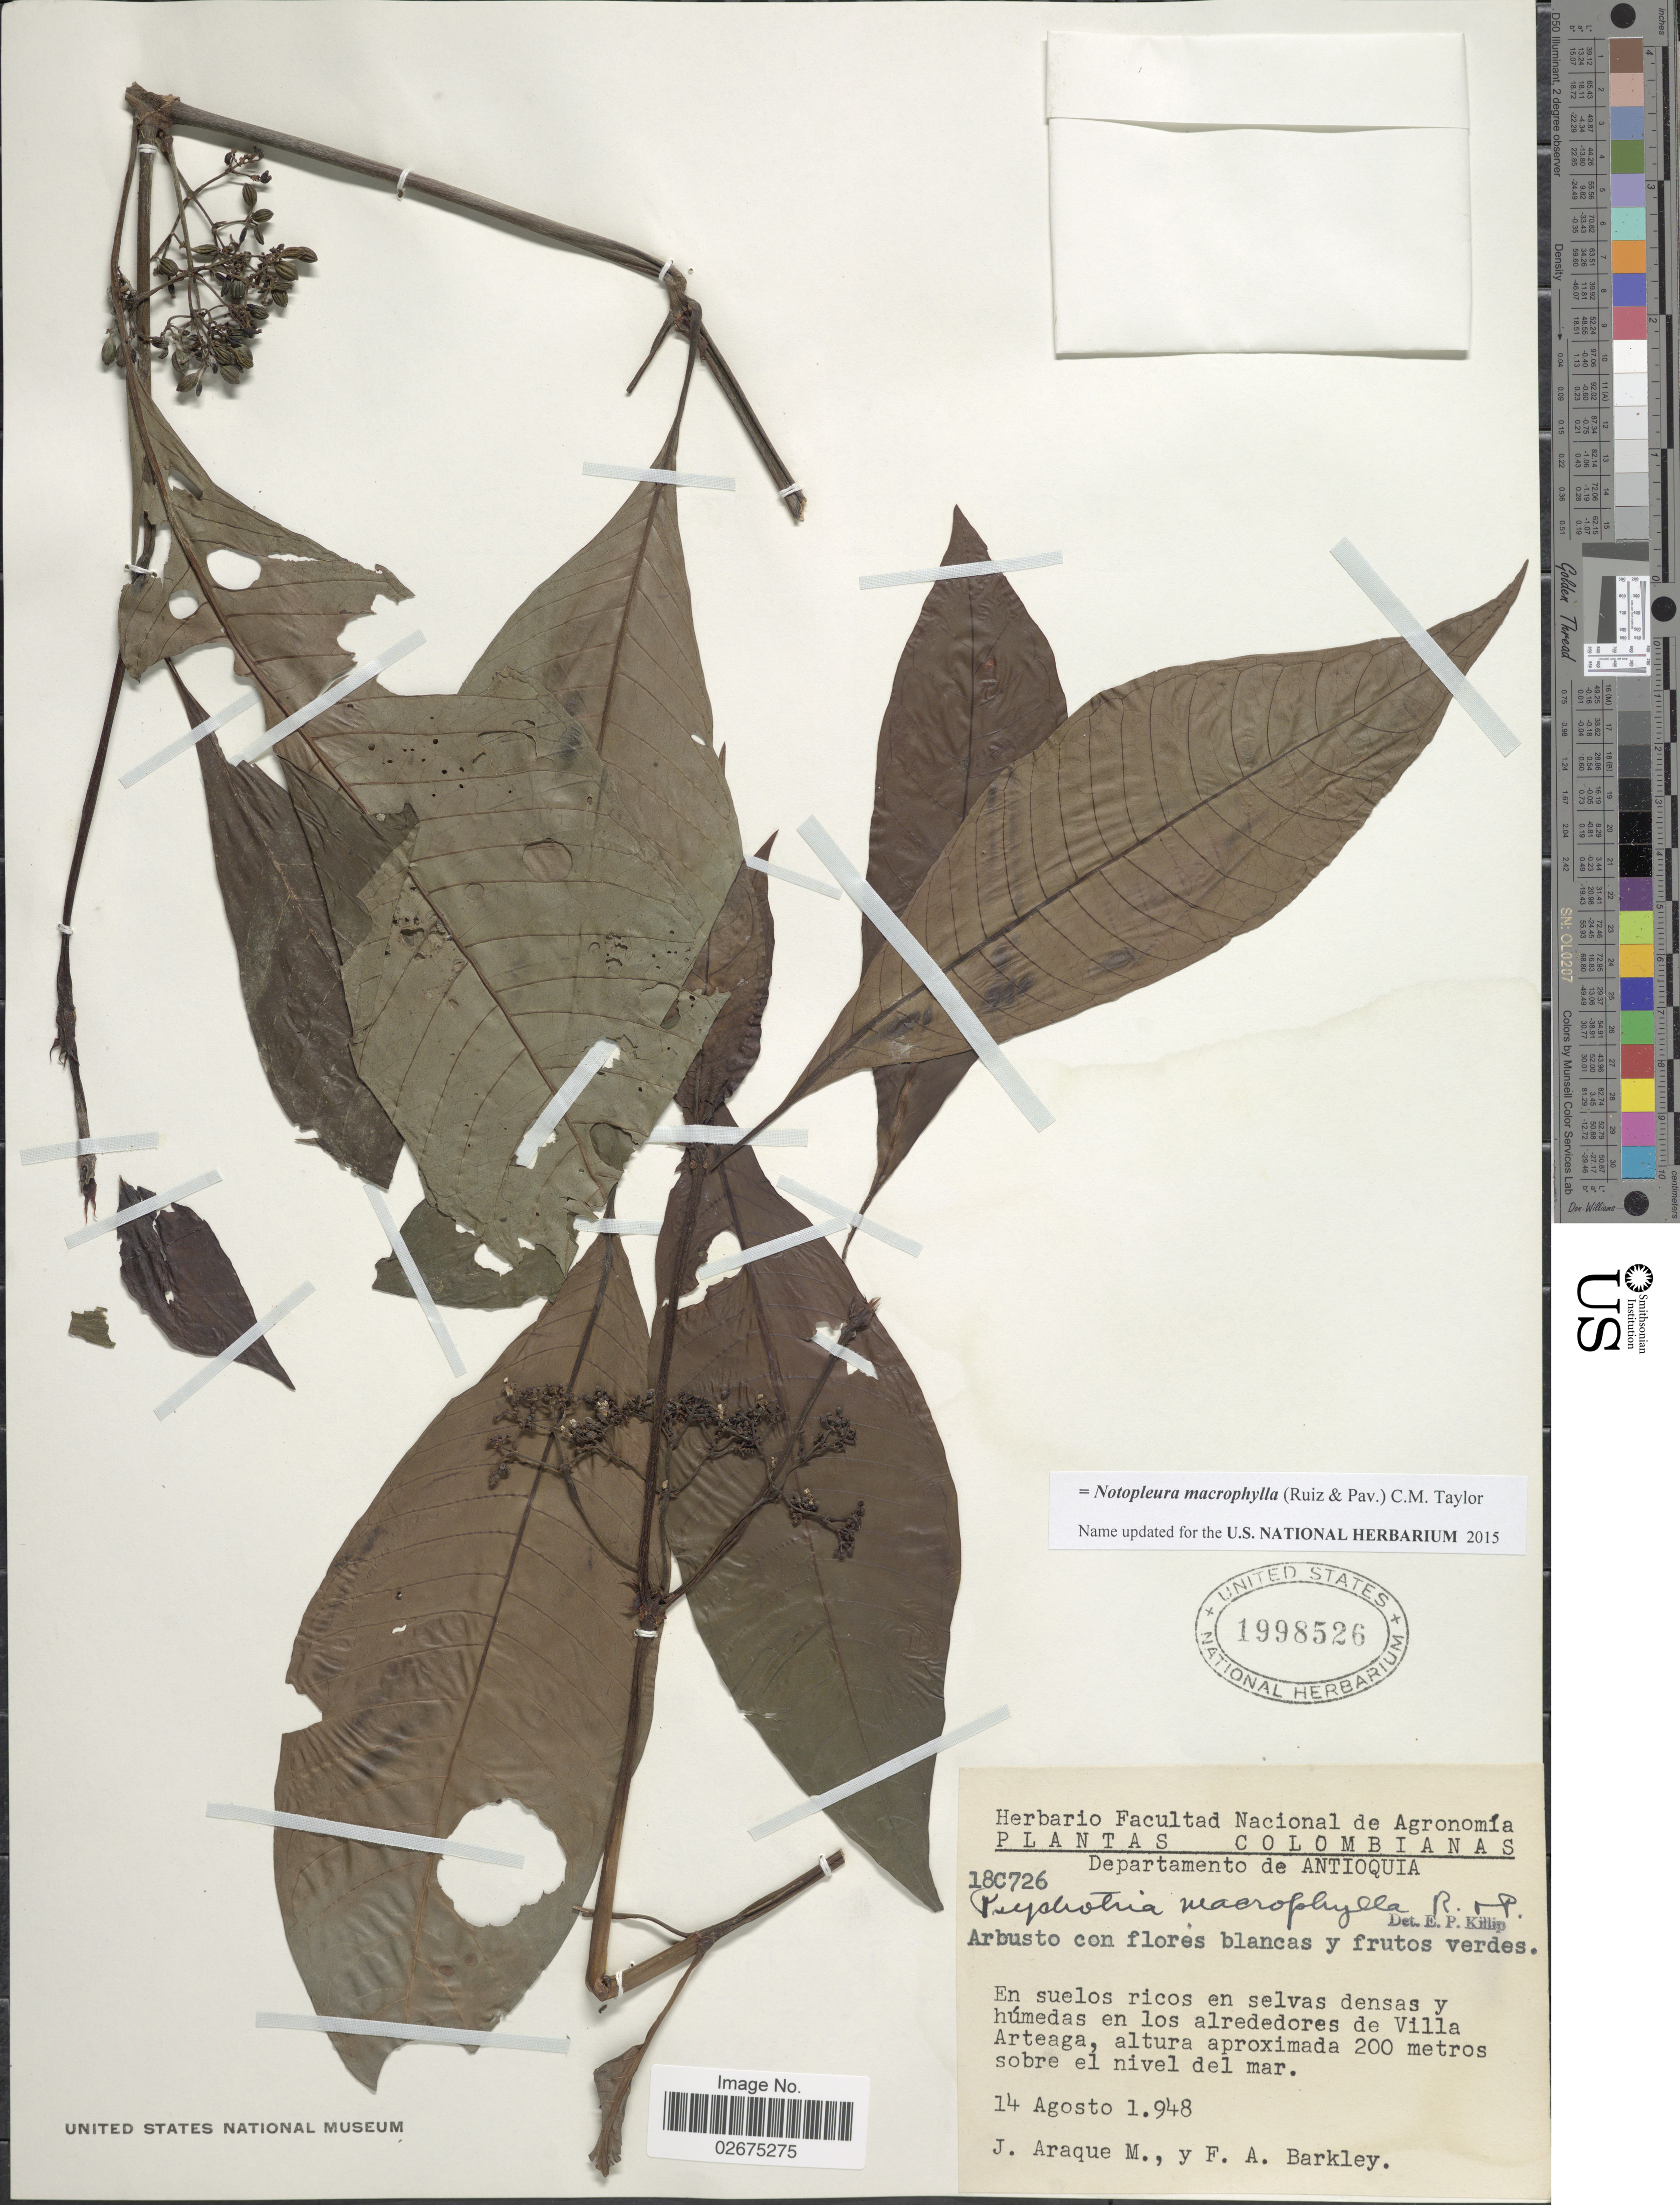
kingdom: Plantae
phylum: Tracheophyta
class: Magnoliopsida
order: Gentianales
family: Rubiaceae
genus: Notopleura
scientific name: Notopleura macrophylla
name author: (Ruiz & Pav.) C.M. Taylor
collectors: J. Araque Molina & F. A. Barkley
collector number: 18C726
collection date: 1948-08-14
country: Colombia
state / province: Antioquia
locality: Departamento de Antioquia, En suelos ricos en selvas densas y húmedas en los alrededores de Villa Arteaga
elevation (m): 200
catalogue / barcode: US 1998526